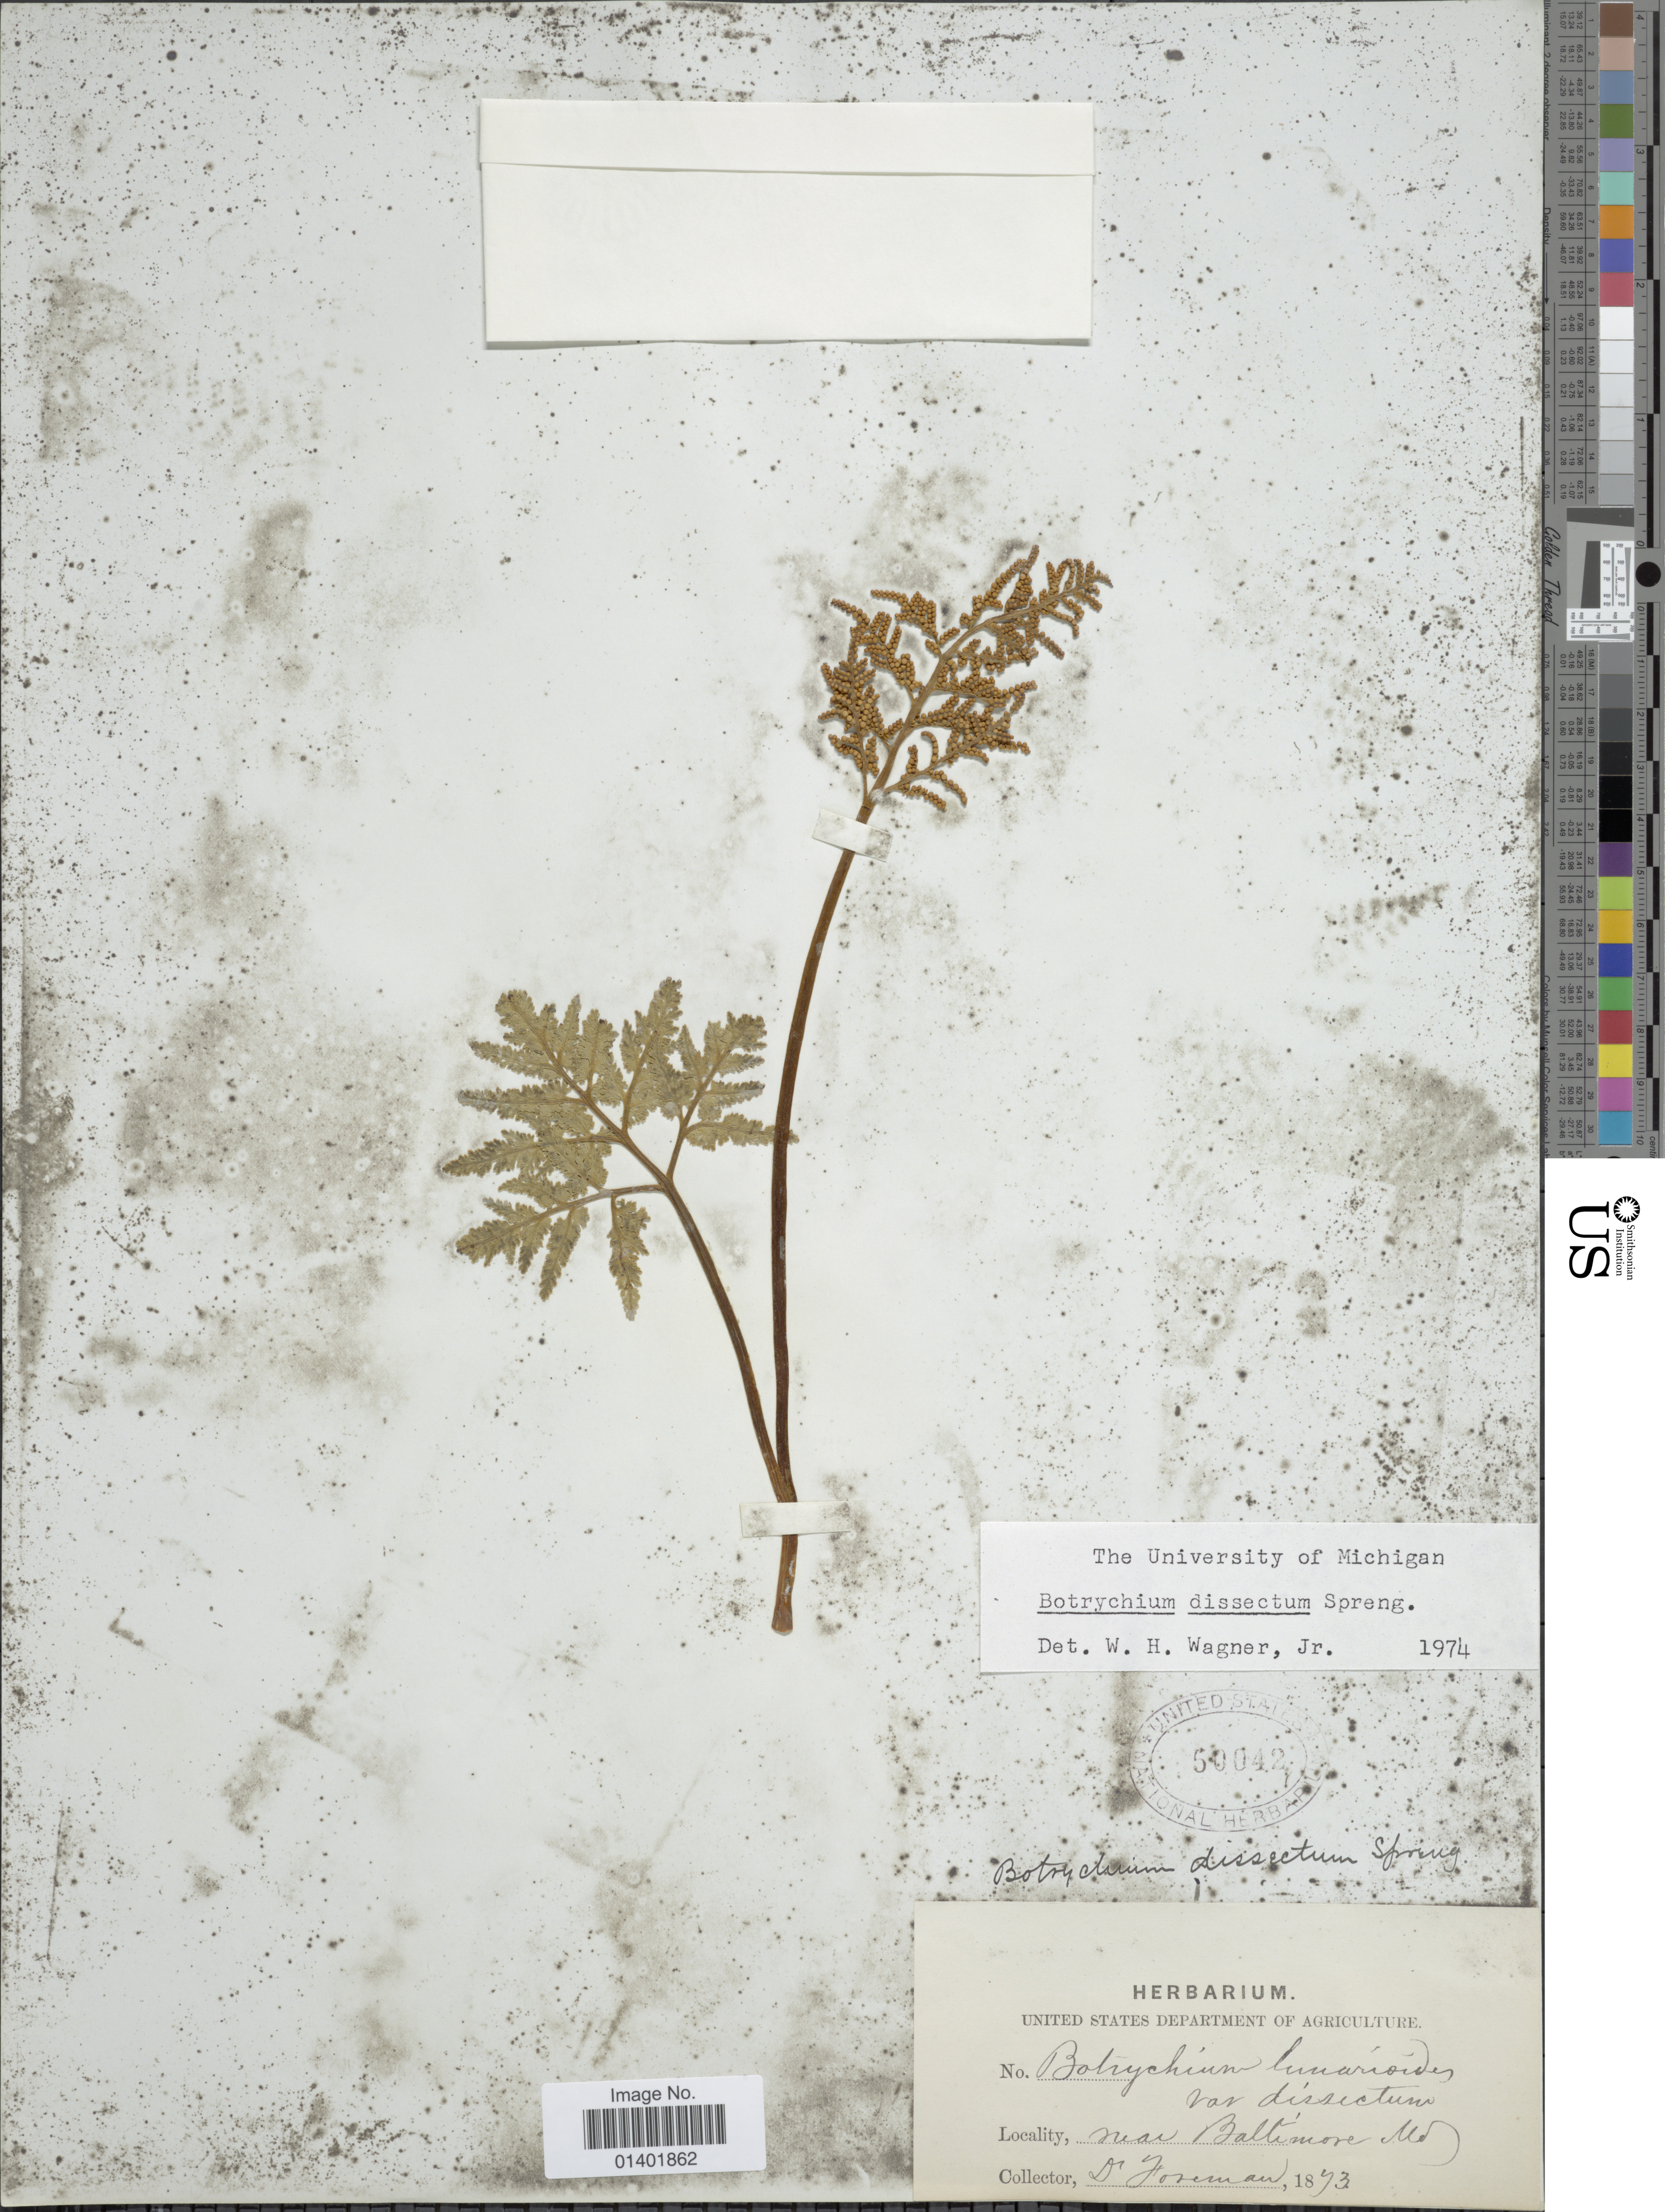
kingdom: Plantae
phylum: Tracheophyta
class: Polypodiopsida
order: Ophioglossales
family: Ophioglossaceae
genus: Botrychium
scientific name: Botrychium dissectum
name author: Spreng.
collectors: D. Hoseman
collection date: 1893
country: United States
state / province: Maryland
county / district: Baltimore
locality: Near Baltimore.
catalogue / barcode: US 50042